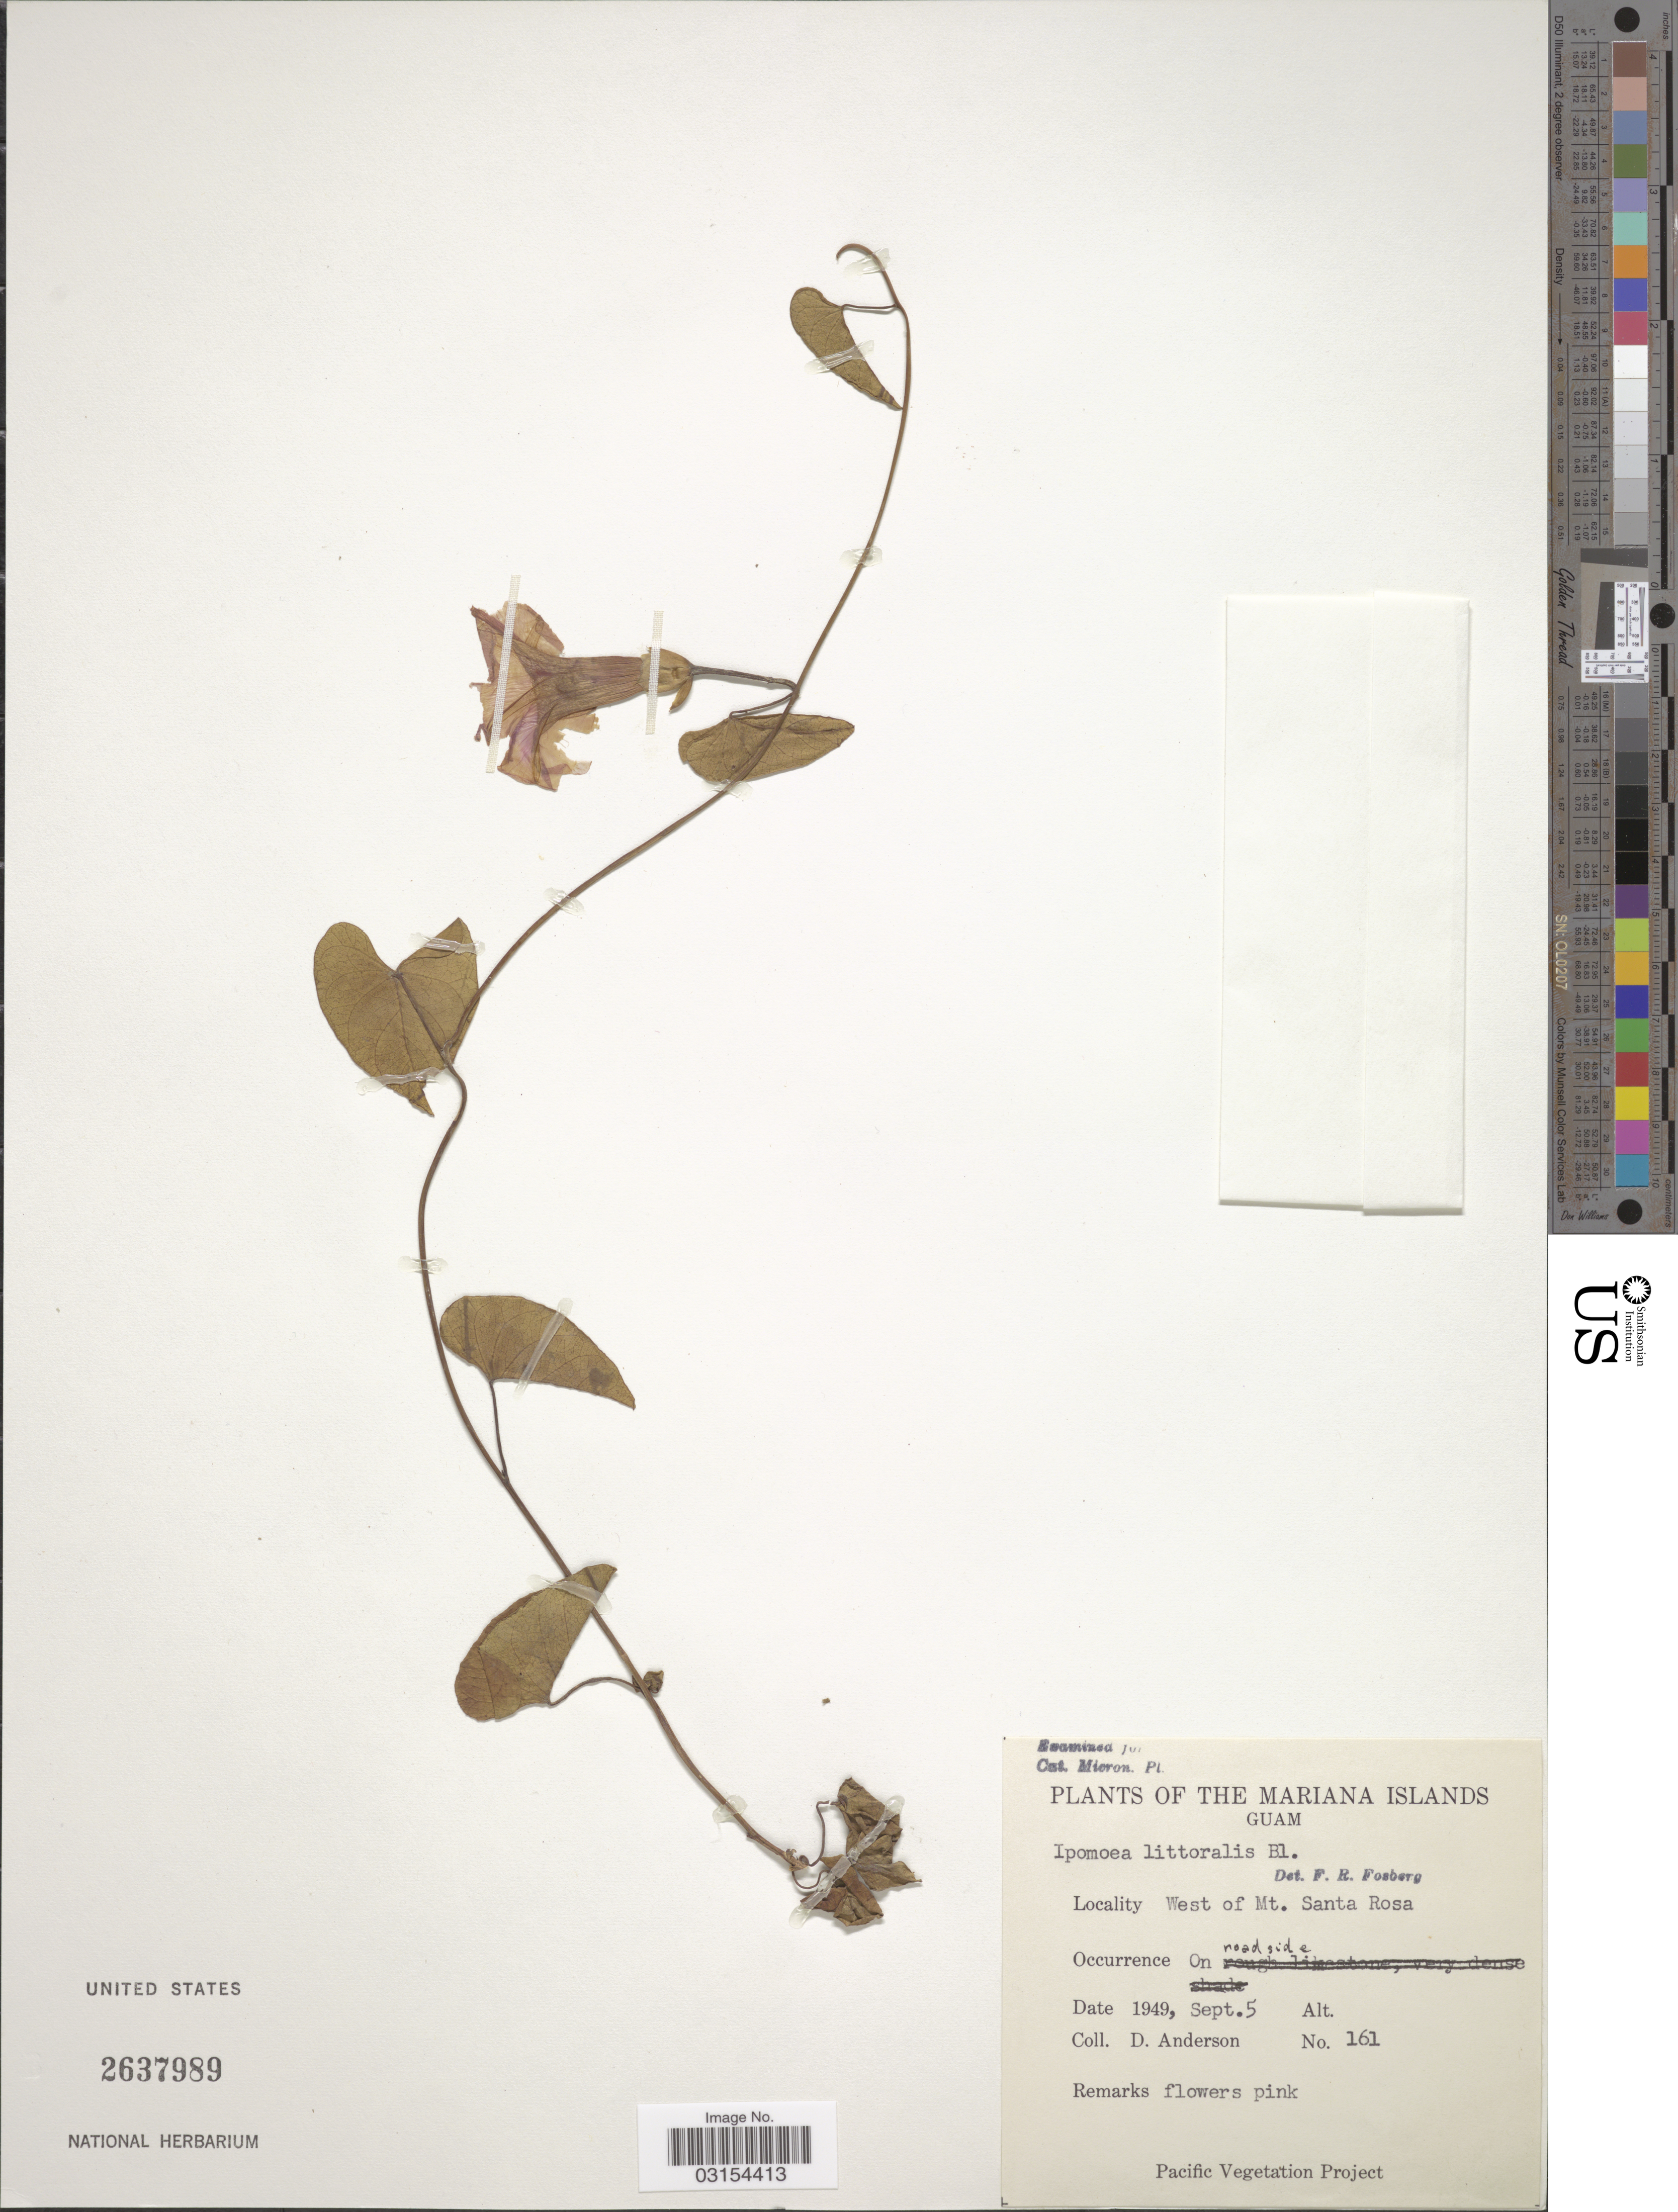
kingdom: Plantae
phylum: Tracheophyta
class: Magnoliopsida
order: Solanales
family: Convolvulaceae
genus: Ipomoea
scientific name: Ipomoea littoralis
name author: Blume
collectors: D. Anderson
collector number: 161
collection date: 1949-09-05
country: Guam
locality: The Mariana Islands. West of Mt. Santa Rosa.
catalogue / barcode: US 2637989